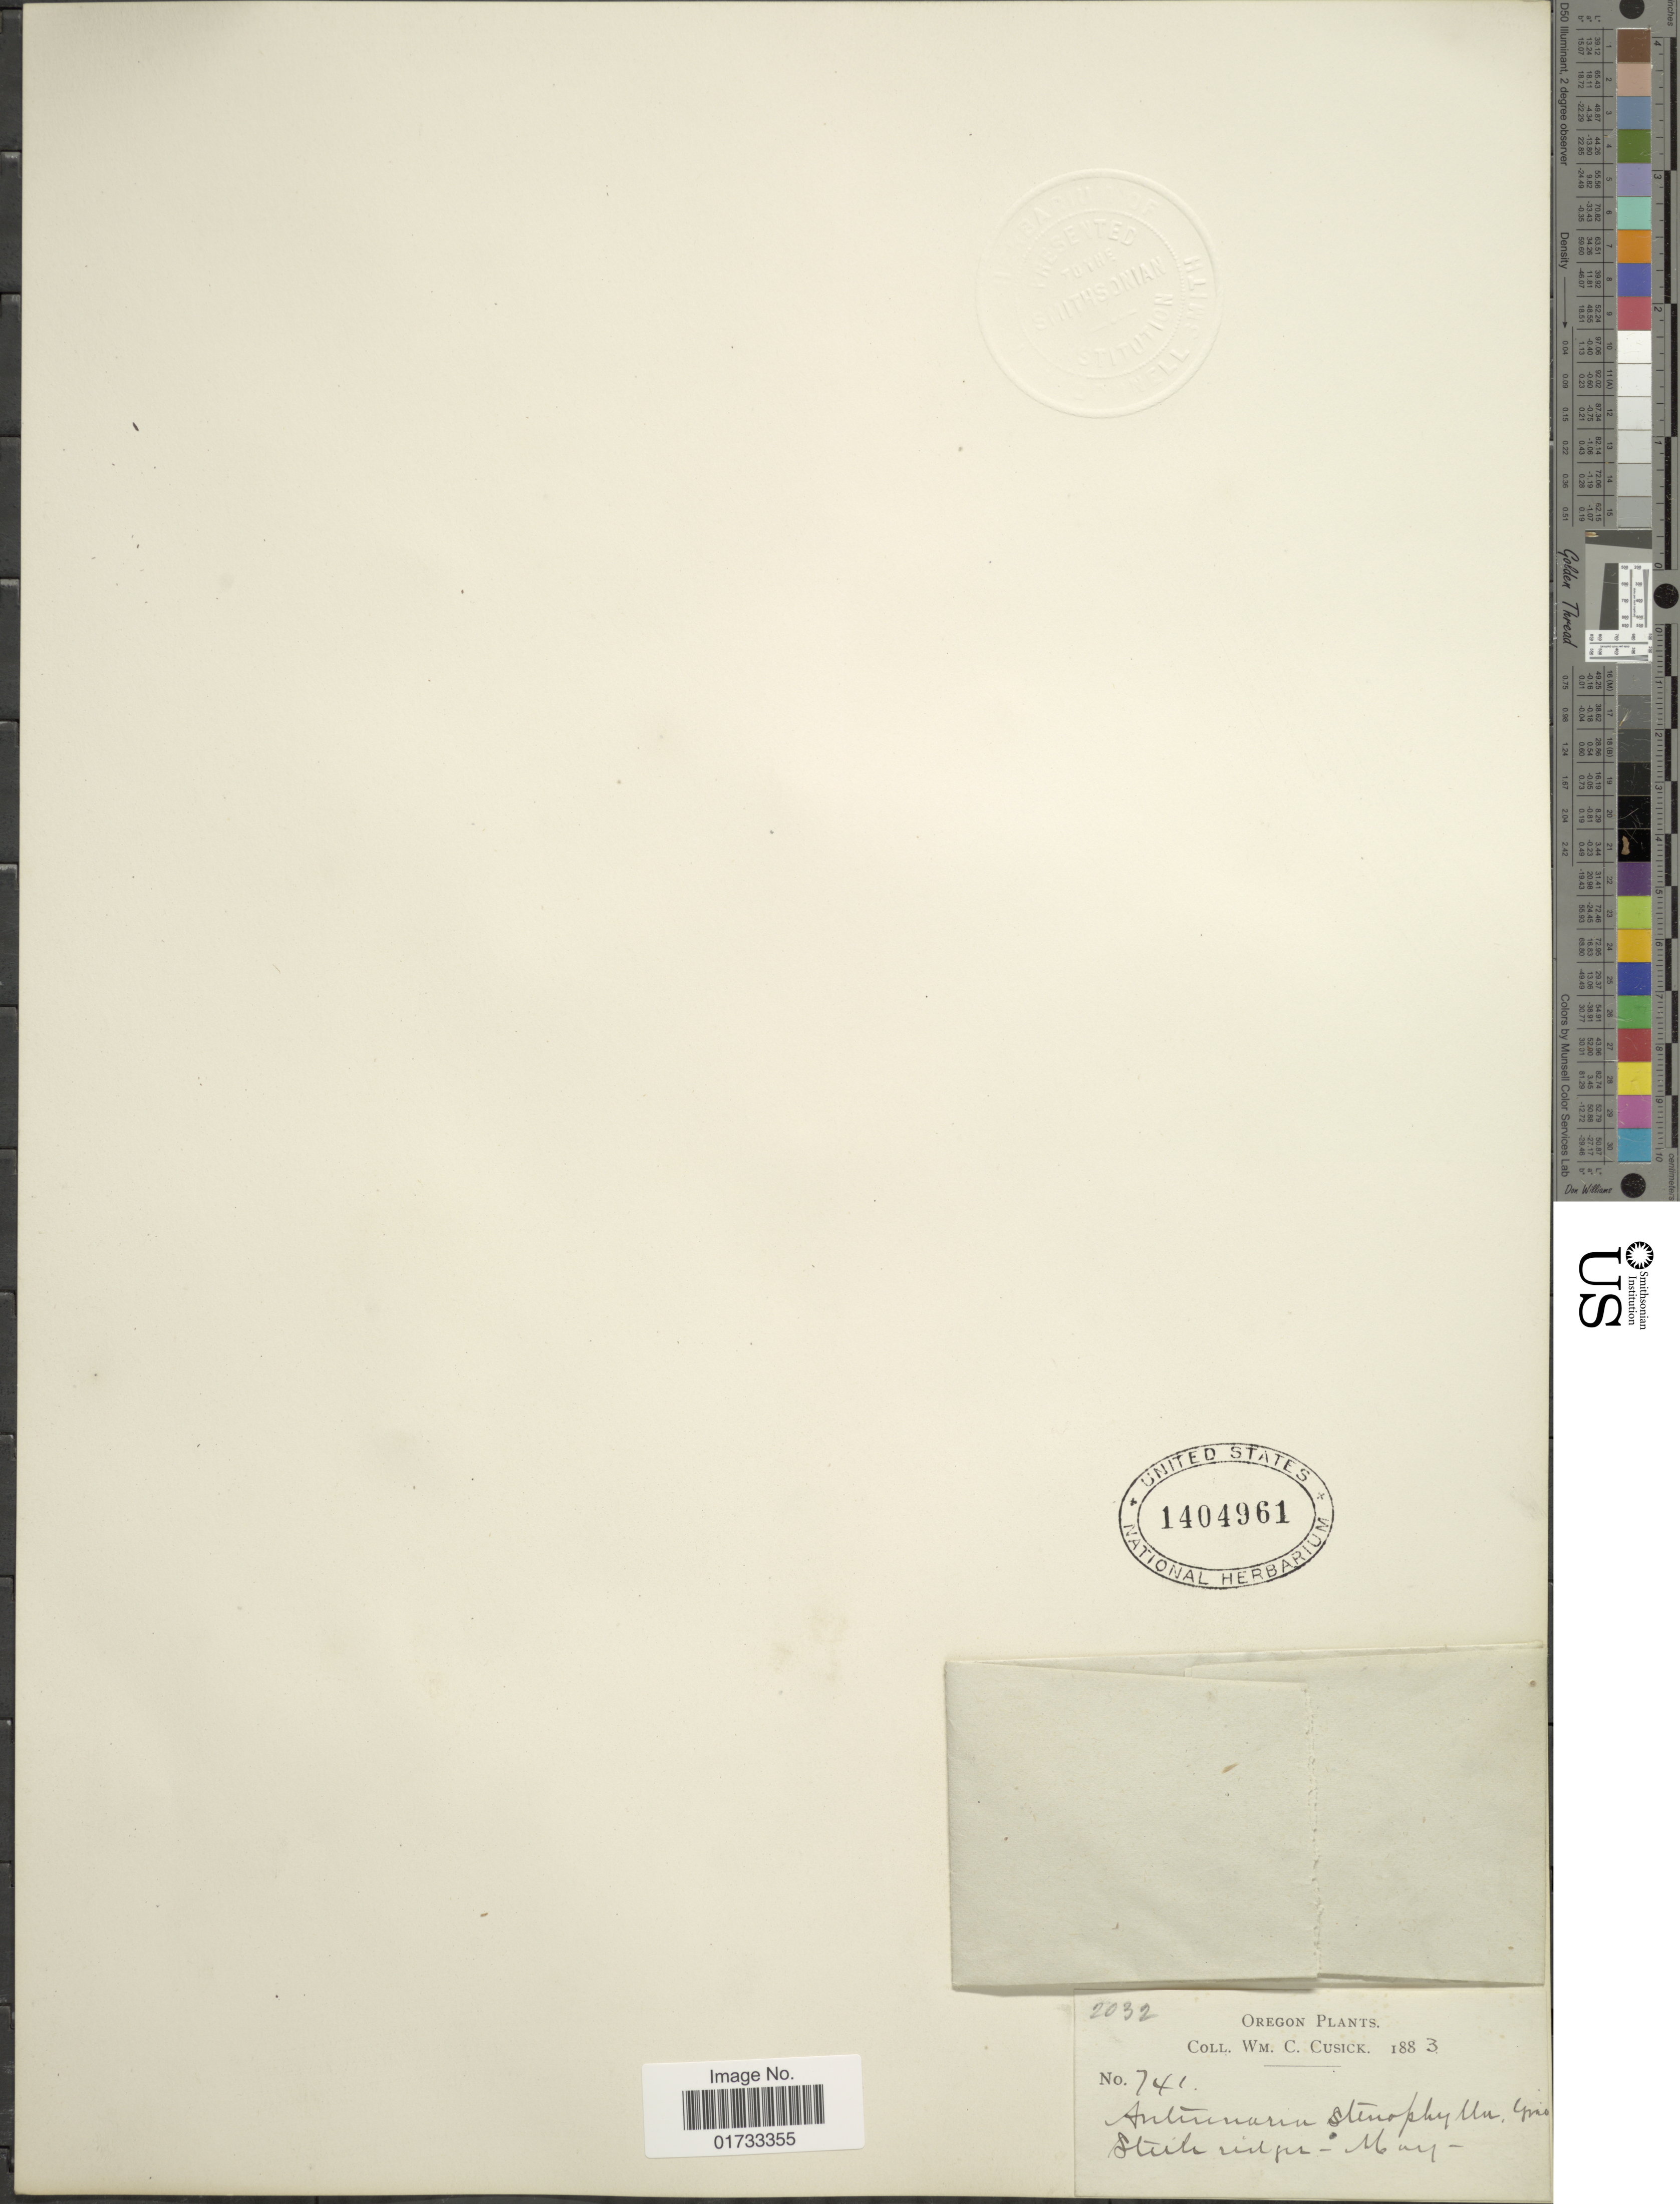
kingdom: Plantae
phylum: Tracheophyta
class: Magnoliopsida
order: Asterales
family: Asteraceae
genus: Antennaria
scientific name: Antennaria stenophylla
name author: (A. Gray) A. Gray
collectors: W. C. Cusick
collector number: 741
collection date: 1883-05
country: United States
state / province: Oregon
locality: Sterile ridges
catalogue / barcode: US 1404961